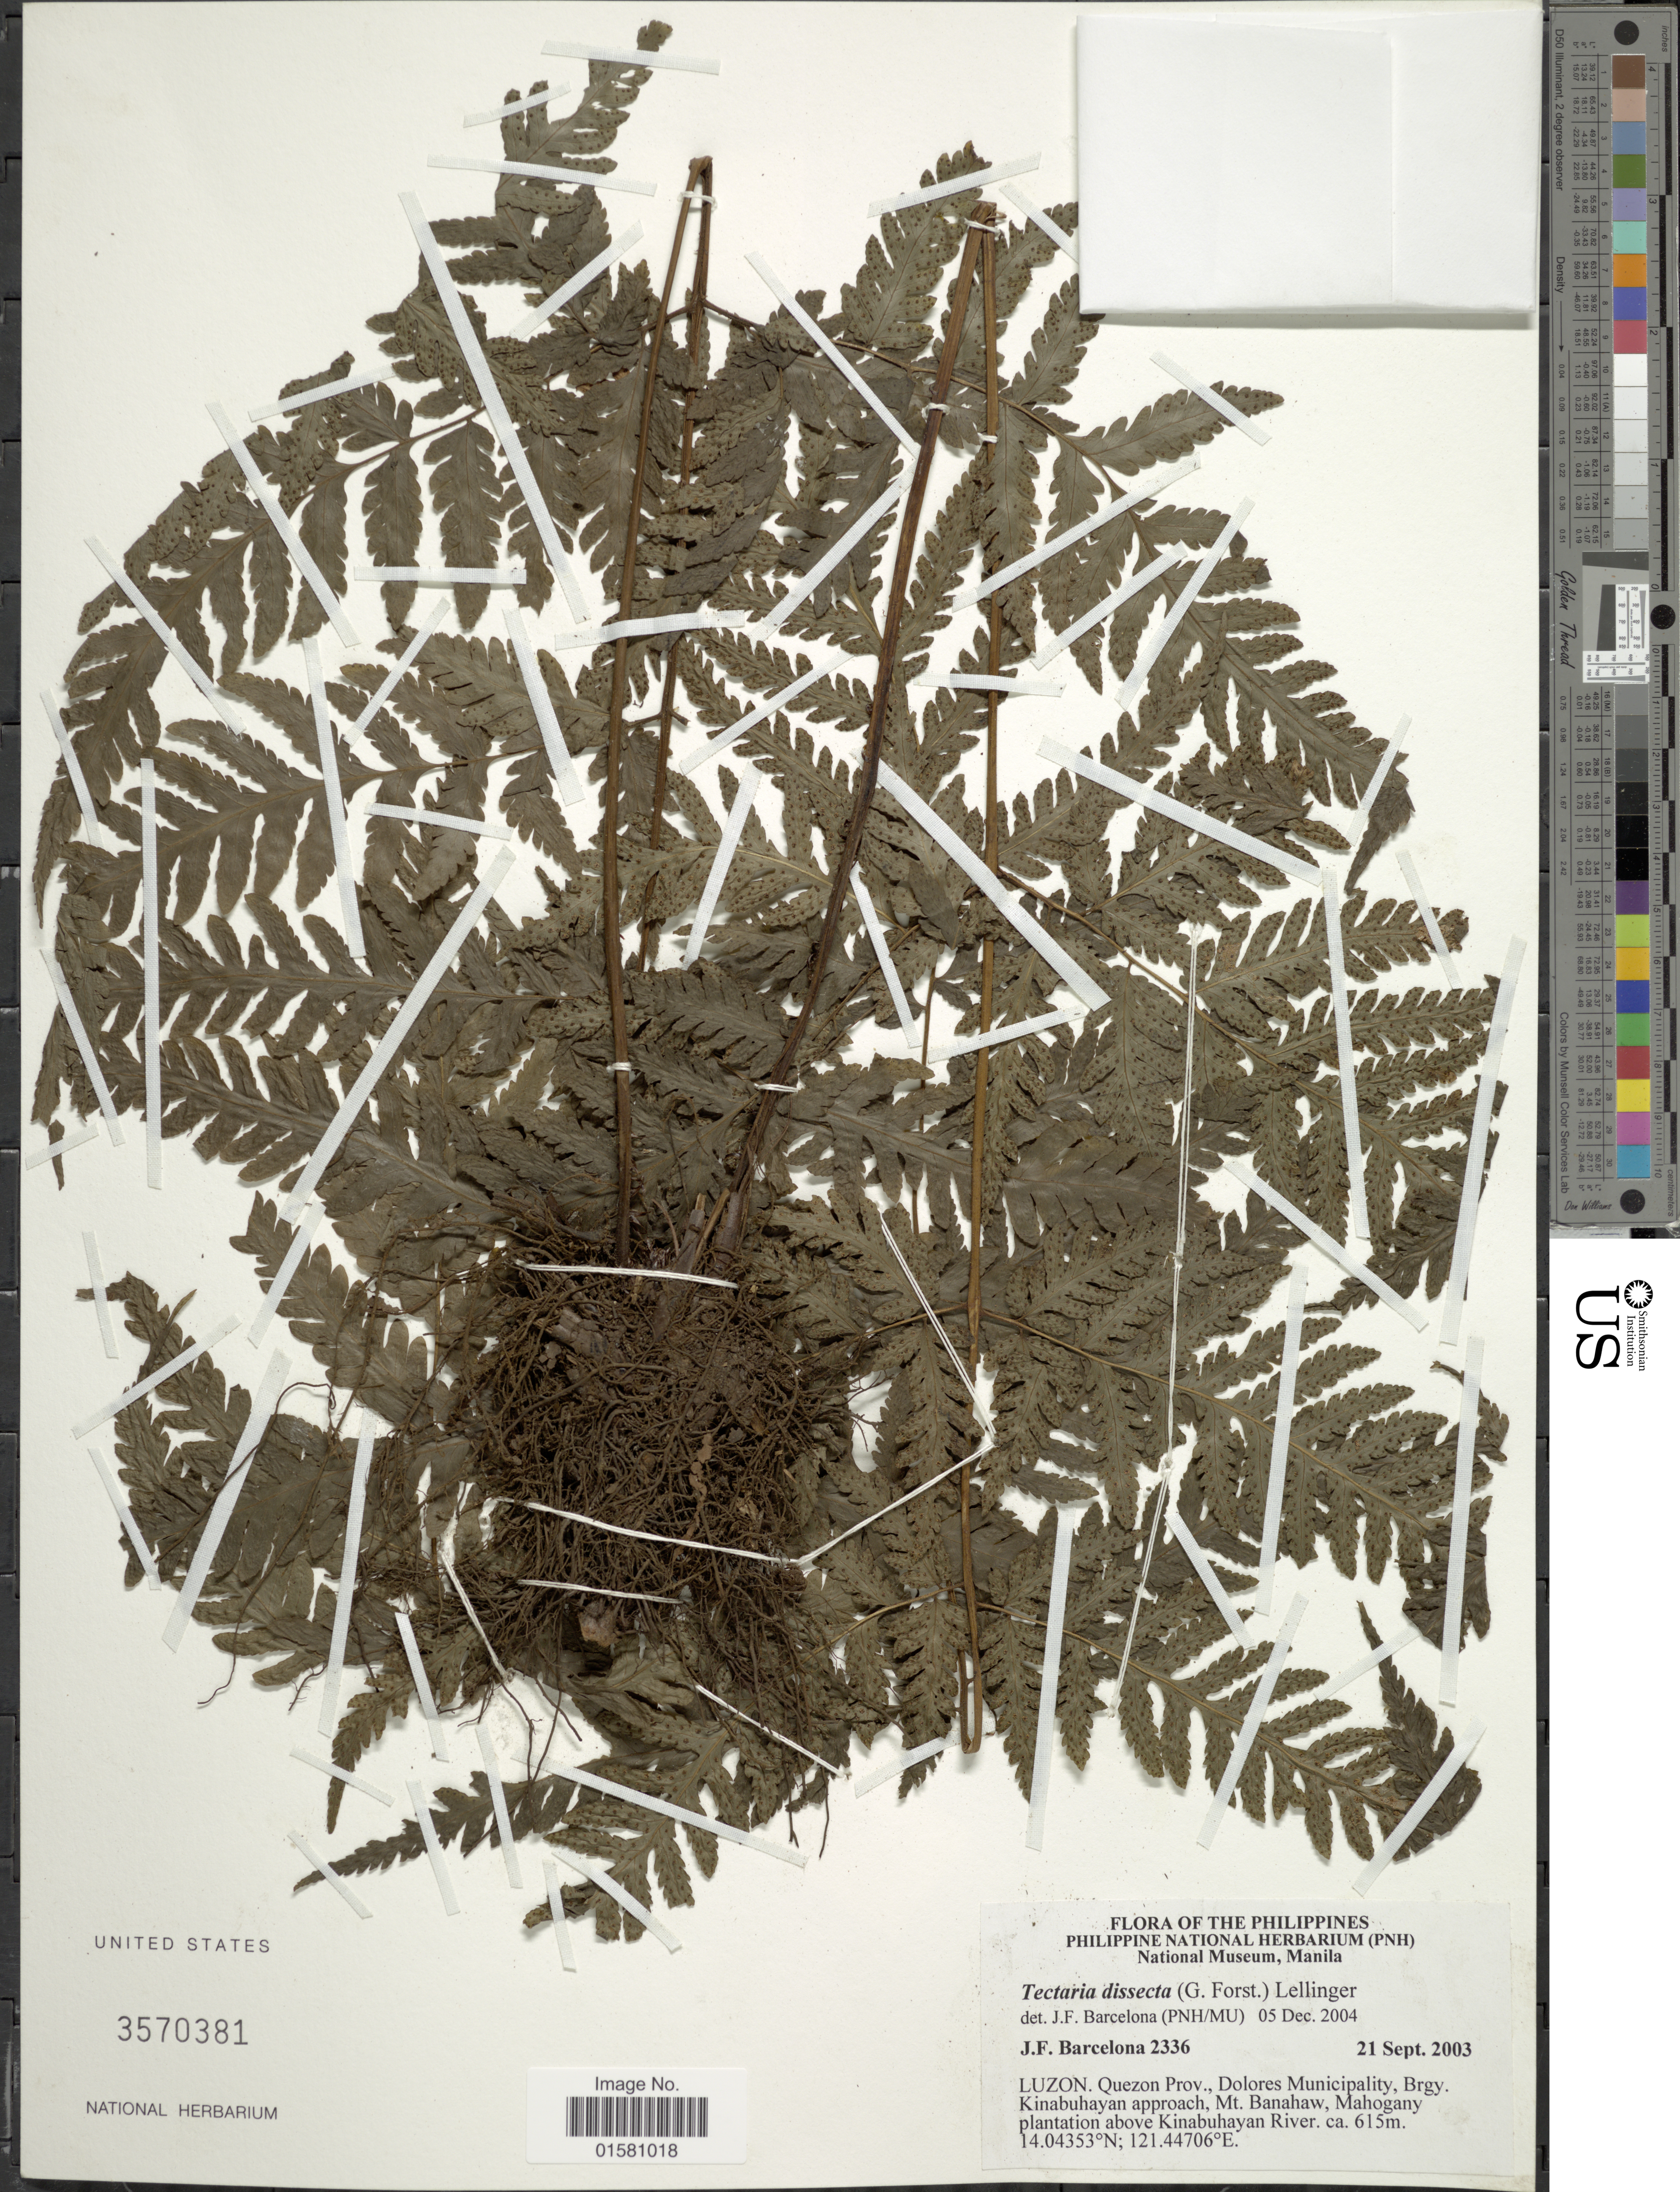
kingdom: Plantae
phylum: Tracheophyta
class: Polypodiopsida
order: Polypodiales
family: Tectariaceae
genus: Tectaria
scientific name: Tectaria dissecta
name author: (G. Forst.) Lellinger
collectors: J. F. Barcelona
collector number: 2336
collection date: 2003-09-21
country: Philippines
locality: Luzon. Quezon., Dolores Municipality, Brgy, KInabuhayan approach, Mt. Banahaw, Mahogany plantation above KInabuhayan River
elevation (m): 615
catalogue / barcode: US 3570381